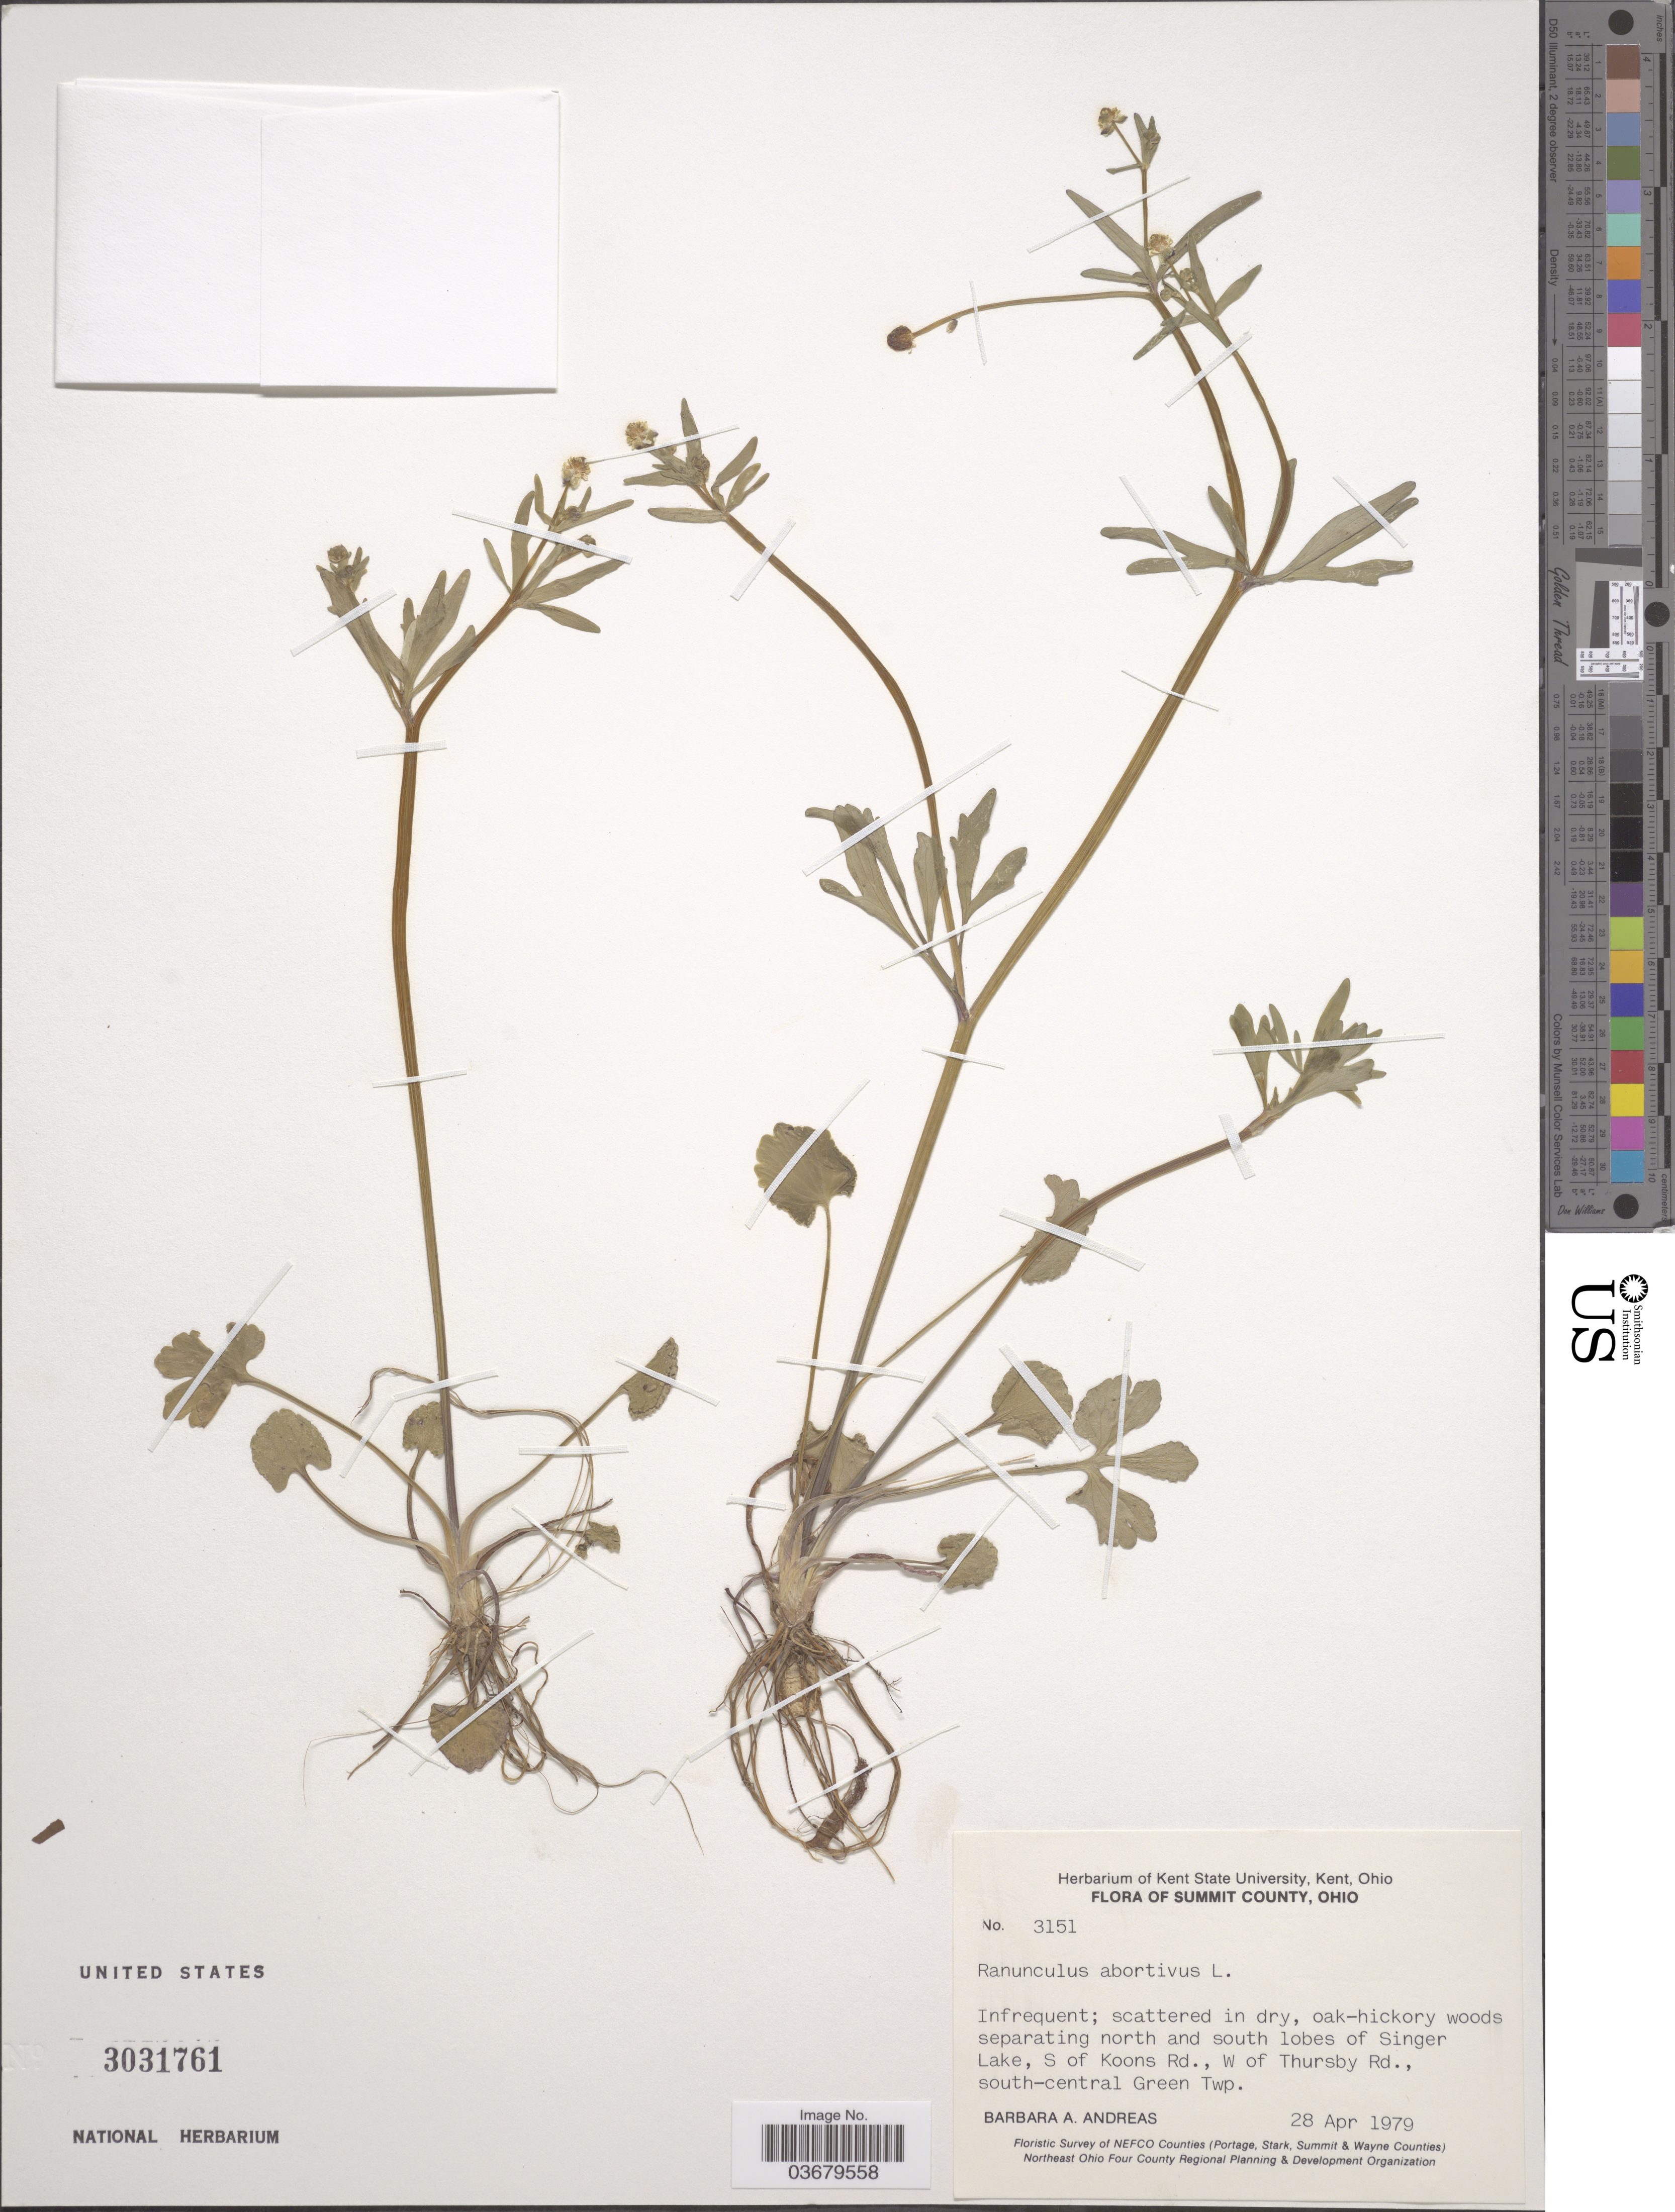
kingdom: Plantae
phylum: Tracheophyta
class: Magnoliopsida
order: Ranunculales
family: Ranunculaceae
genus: Ranunculus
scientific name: Ranunculus abortivus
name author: L.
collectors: B. A. Andreas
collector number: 3151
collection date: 1979-04-28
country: United States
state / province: Ohio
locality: Summit County. Woods separating north and south lobes of Singer Lake, S of Koons Rd., W of Thursby Rd., south-central Green Twp.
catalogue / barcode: US 3031761